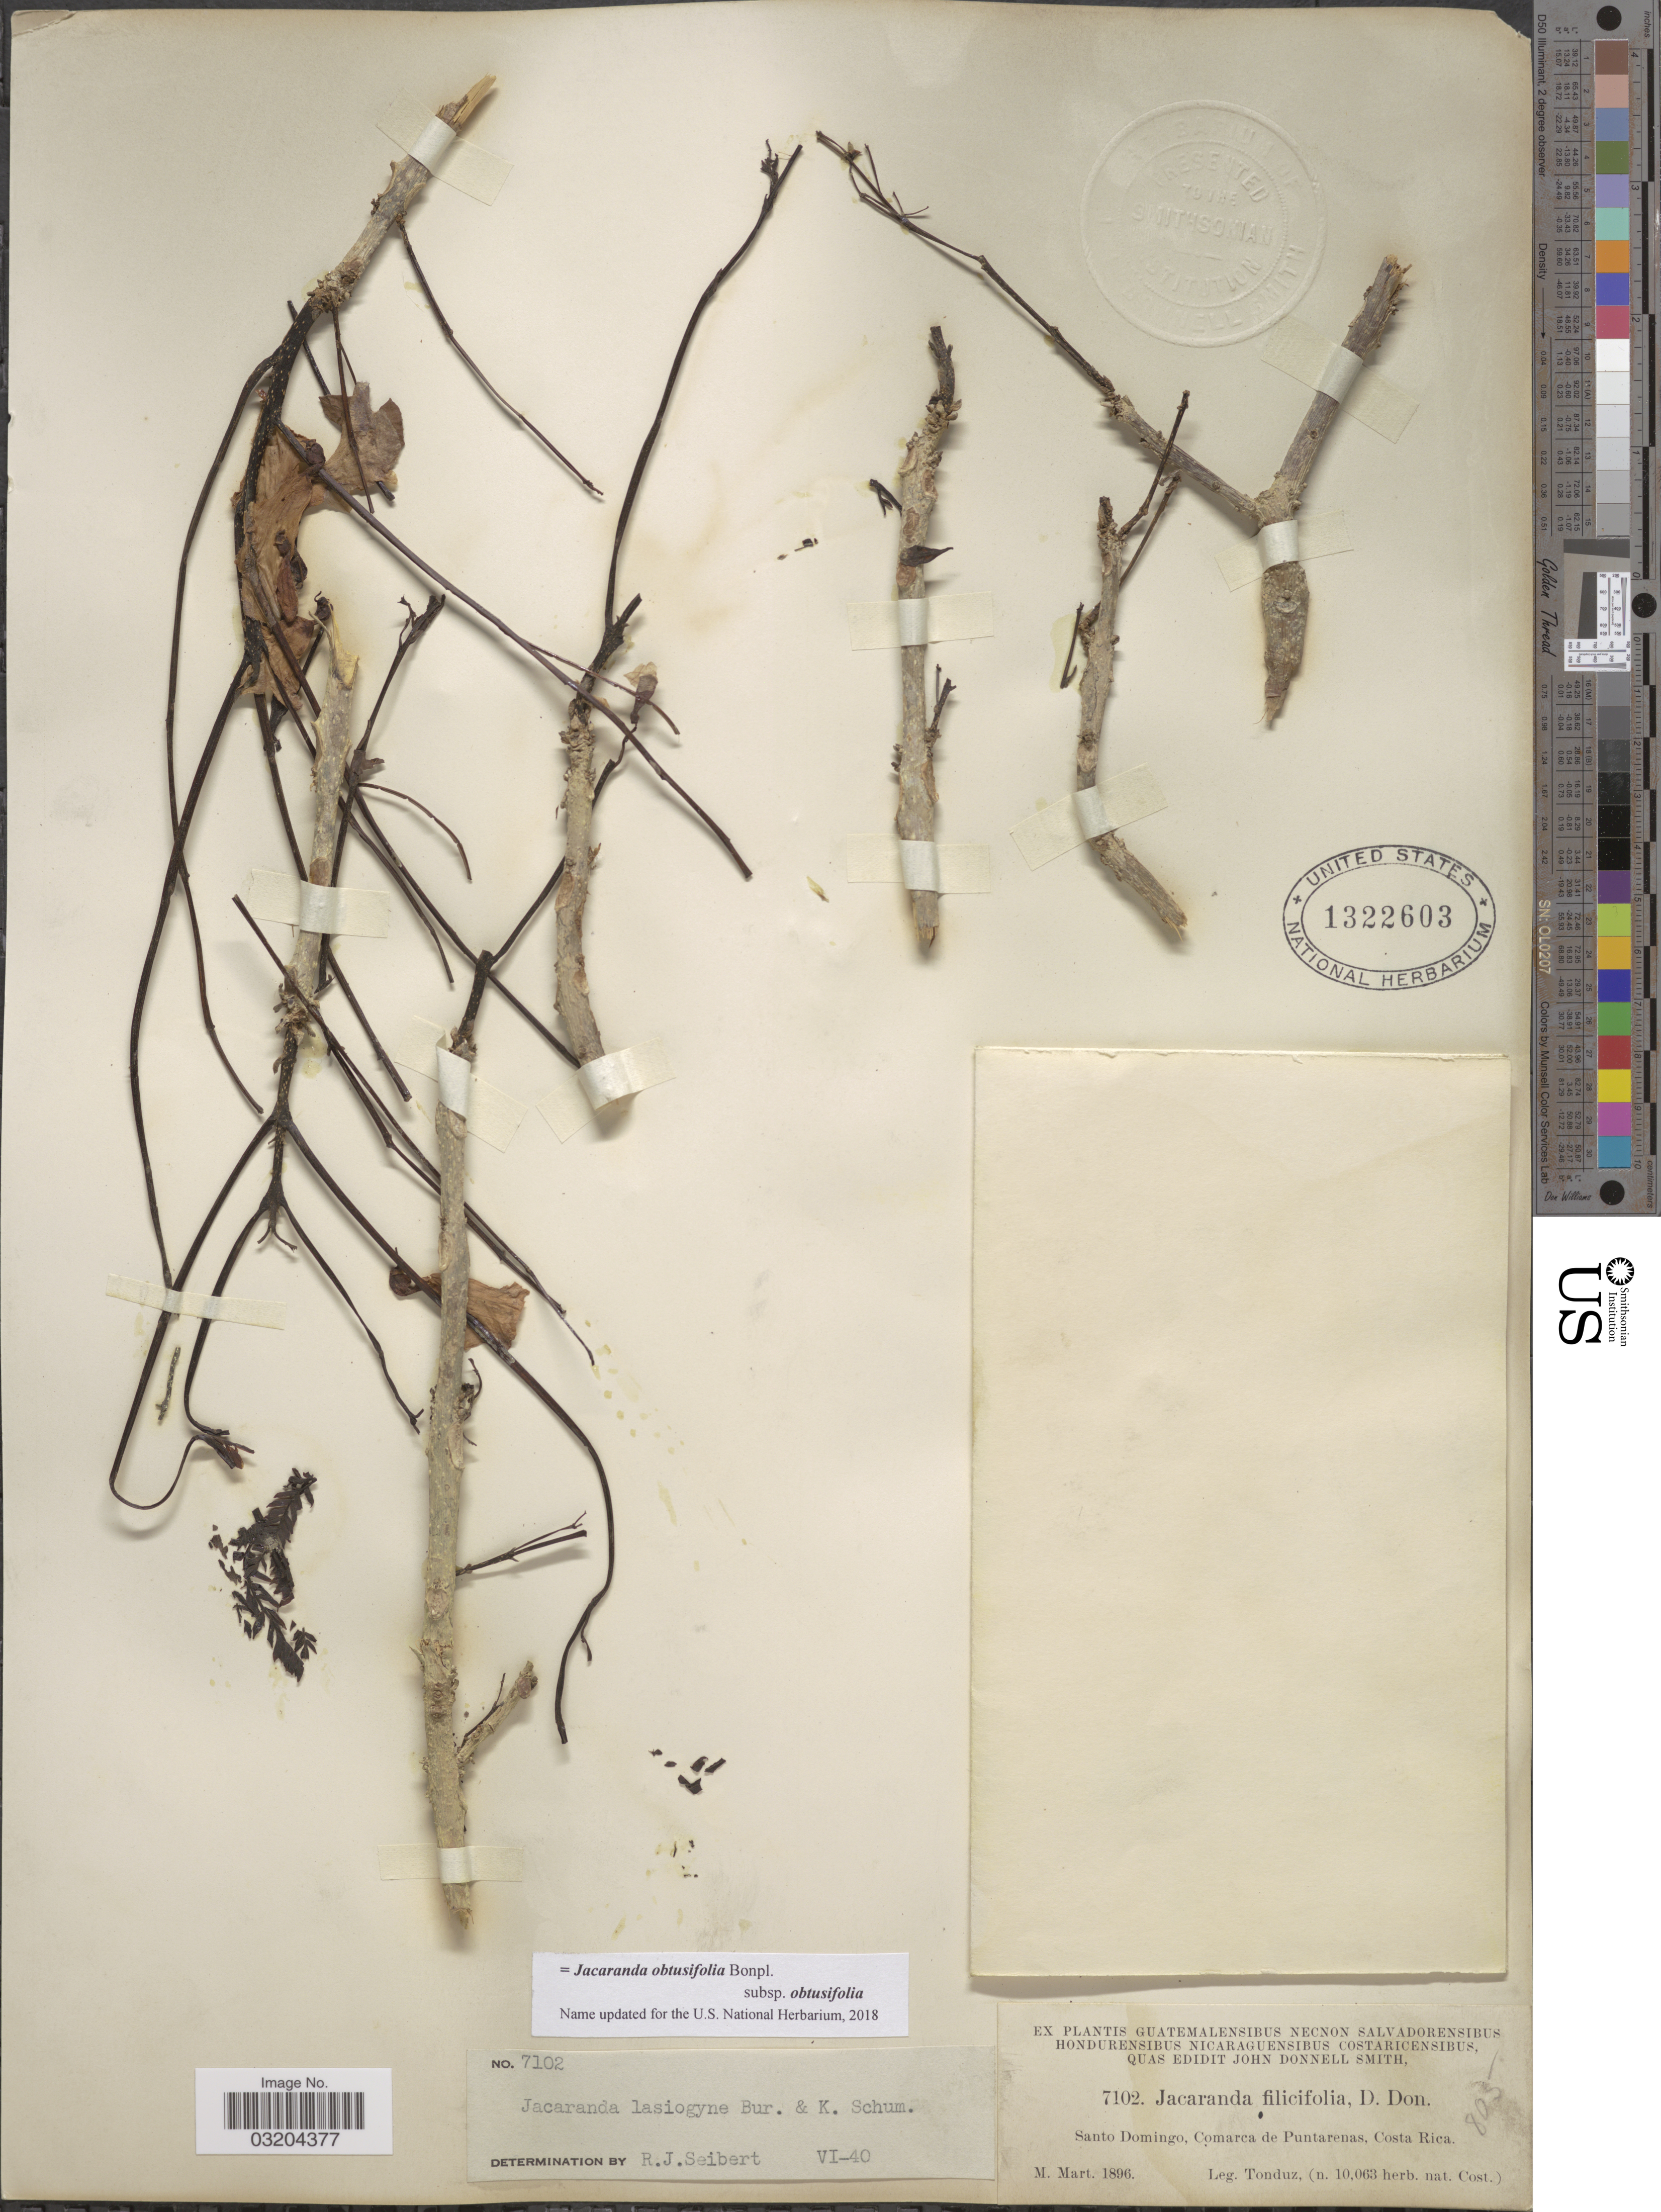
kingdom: Plantae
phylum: Tracheophyta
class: Magnoliopsida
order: Lamiales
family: Bignoniaceae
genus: Jacaranda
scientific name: Jacaranda obtusifolia subsp. obtusifolia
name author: Bonpl.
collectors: Tonduz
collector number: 7102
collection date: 1896-03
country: Costa Rica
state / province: Puntarenas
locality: Santo Domingo, Comarca de Puntarenas.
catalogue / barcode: US 1322603